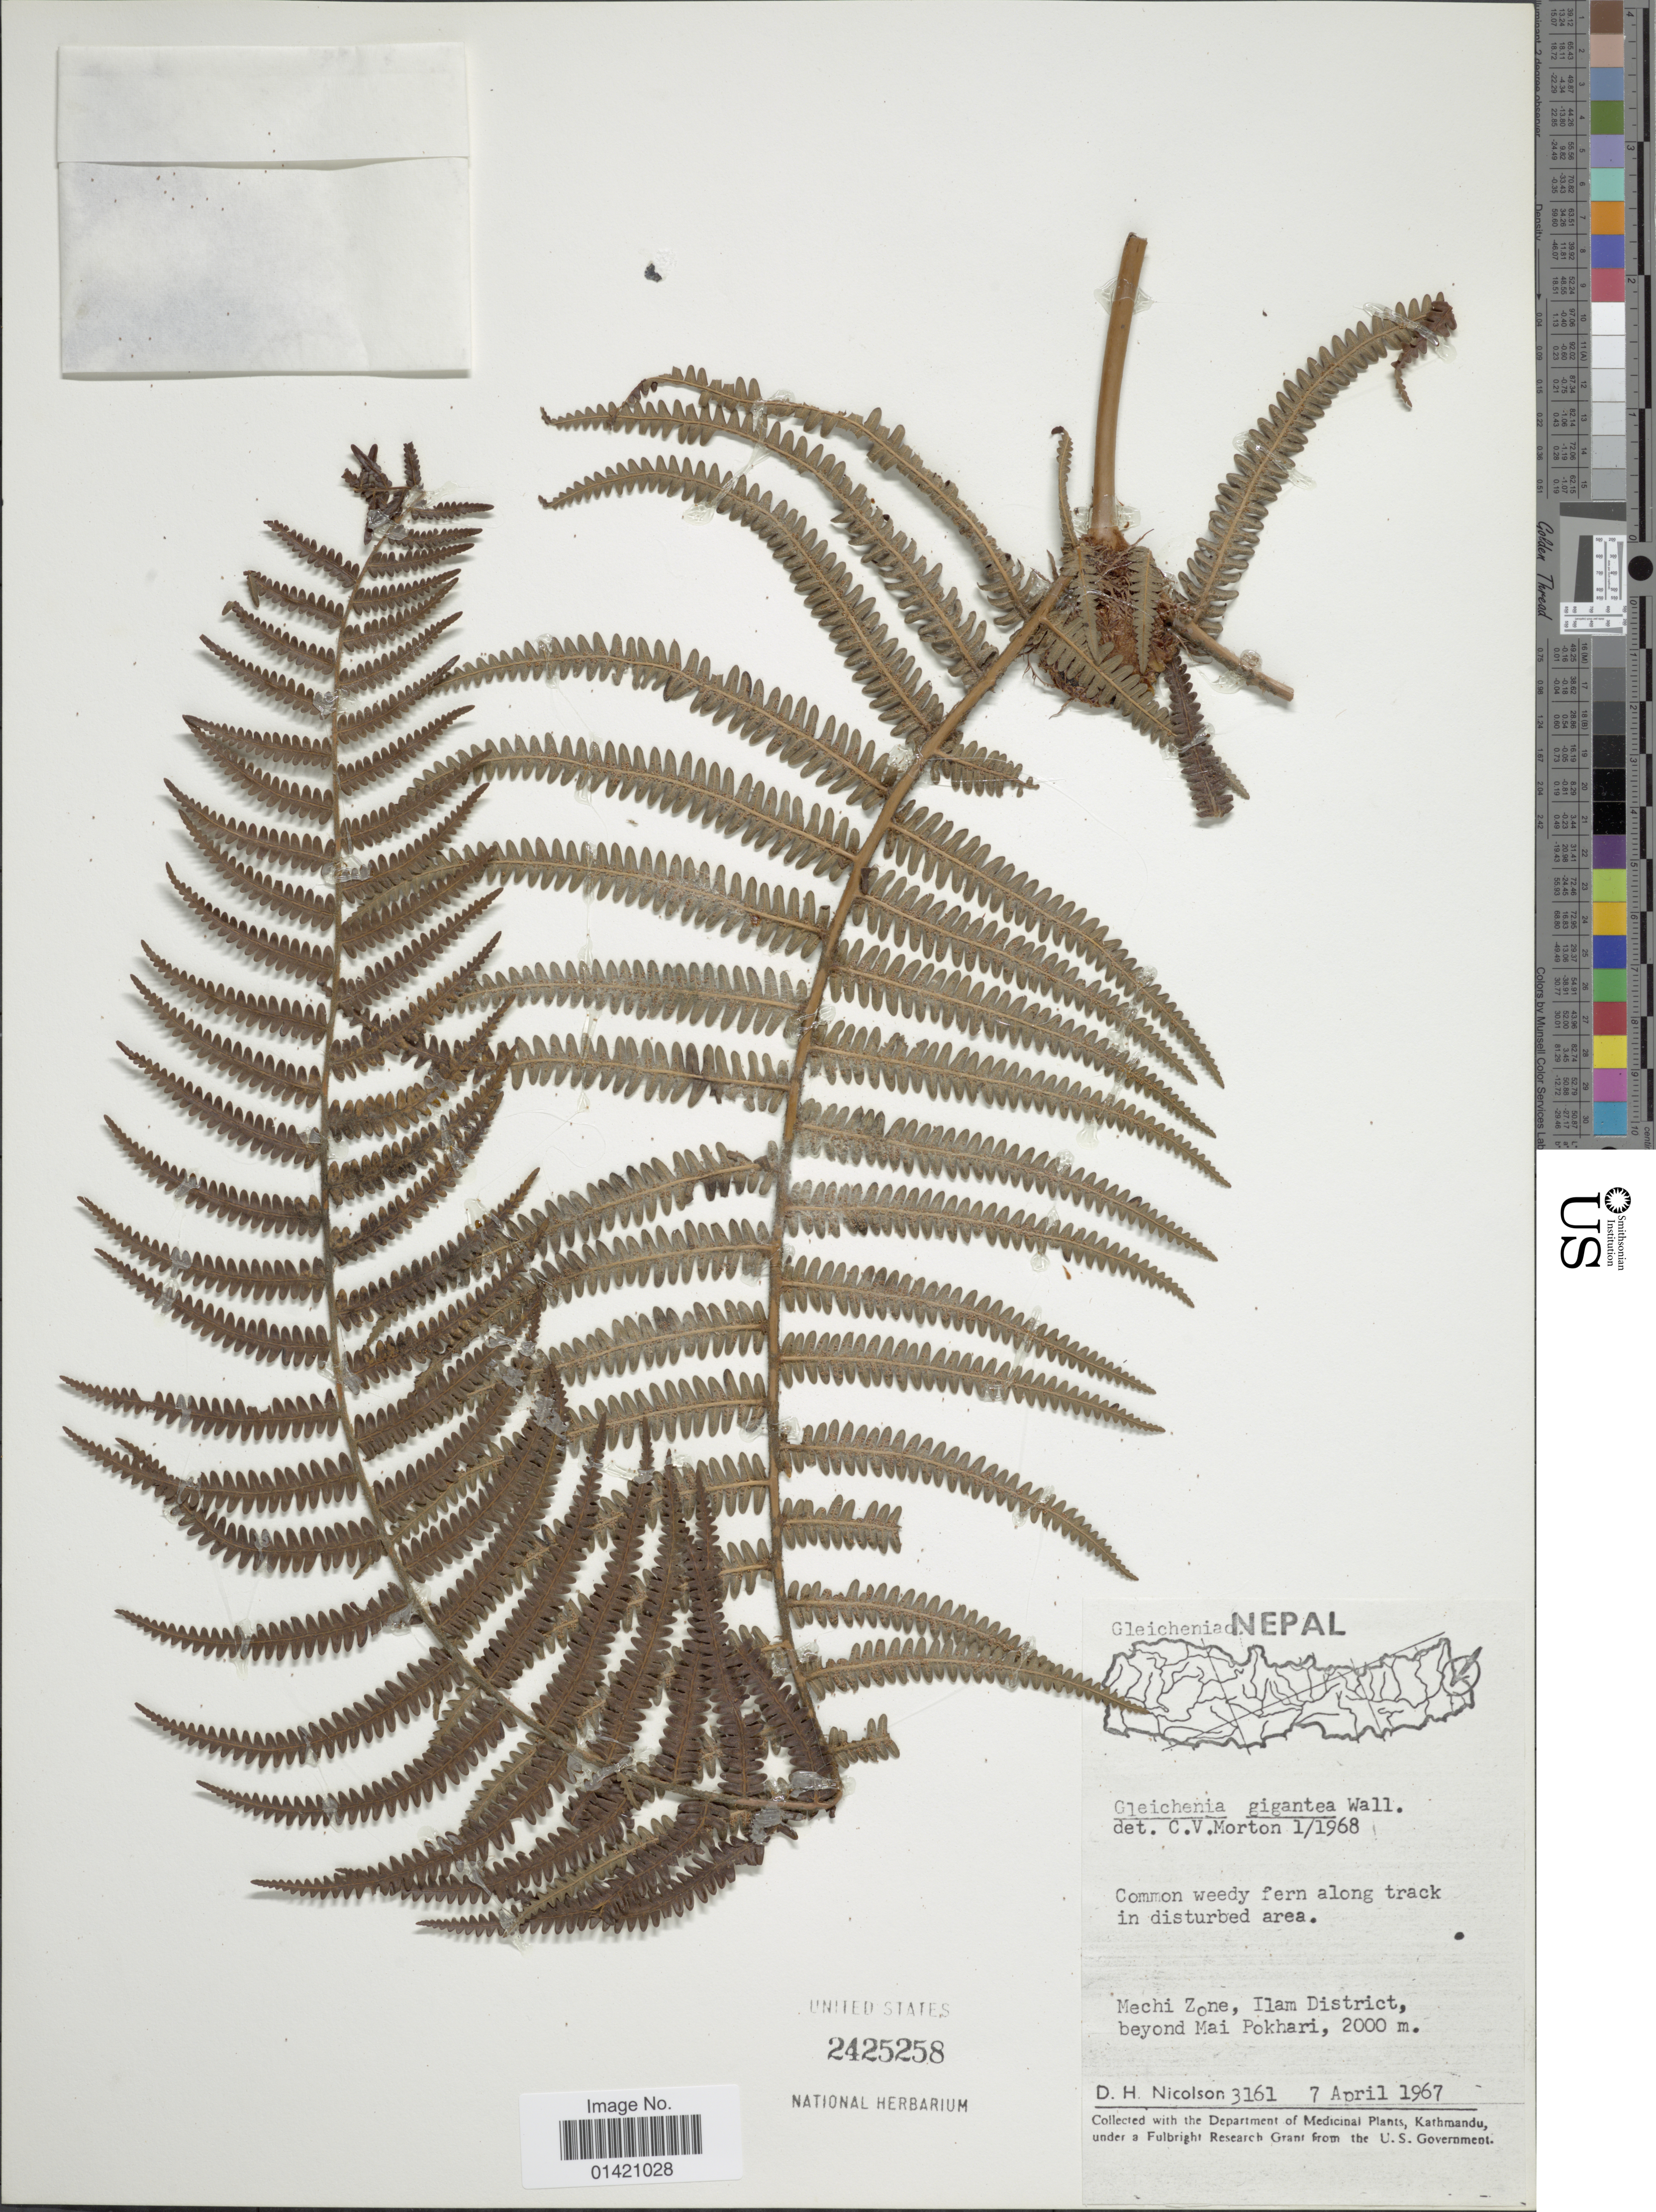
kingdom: Plantae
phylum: Tracheophyta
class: Polypodiopsida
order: Gleicheniales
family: Gleicheniaceae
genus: Diplopterygium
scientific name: Diplopterygium giganteum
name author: (Wall. ex Hook.) Nakai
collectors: D. H. Nicolson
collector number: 3161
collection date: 1967-04-07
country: Nepal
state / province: Mechi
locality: Mechi Zone, Ilam District, beyond Mai Pokhari.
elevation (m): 2000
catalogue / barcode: US 2425258